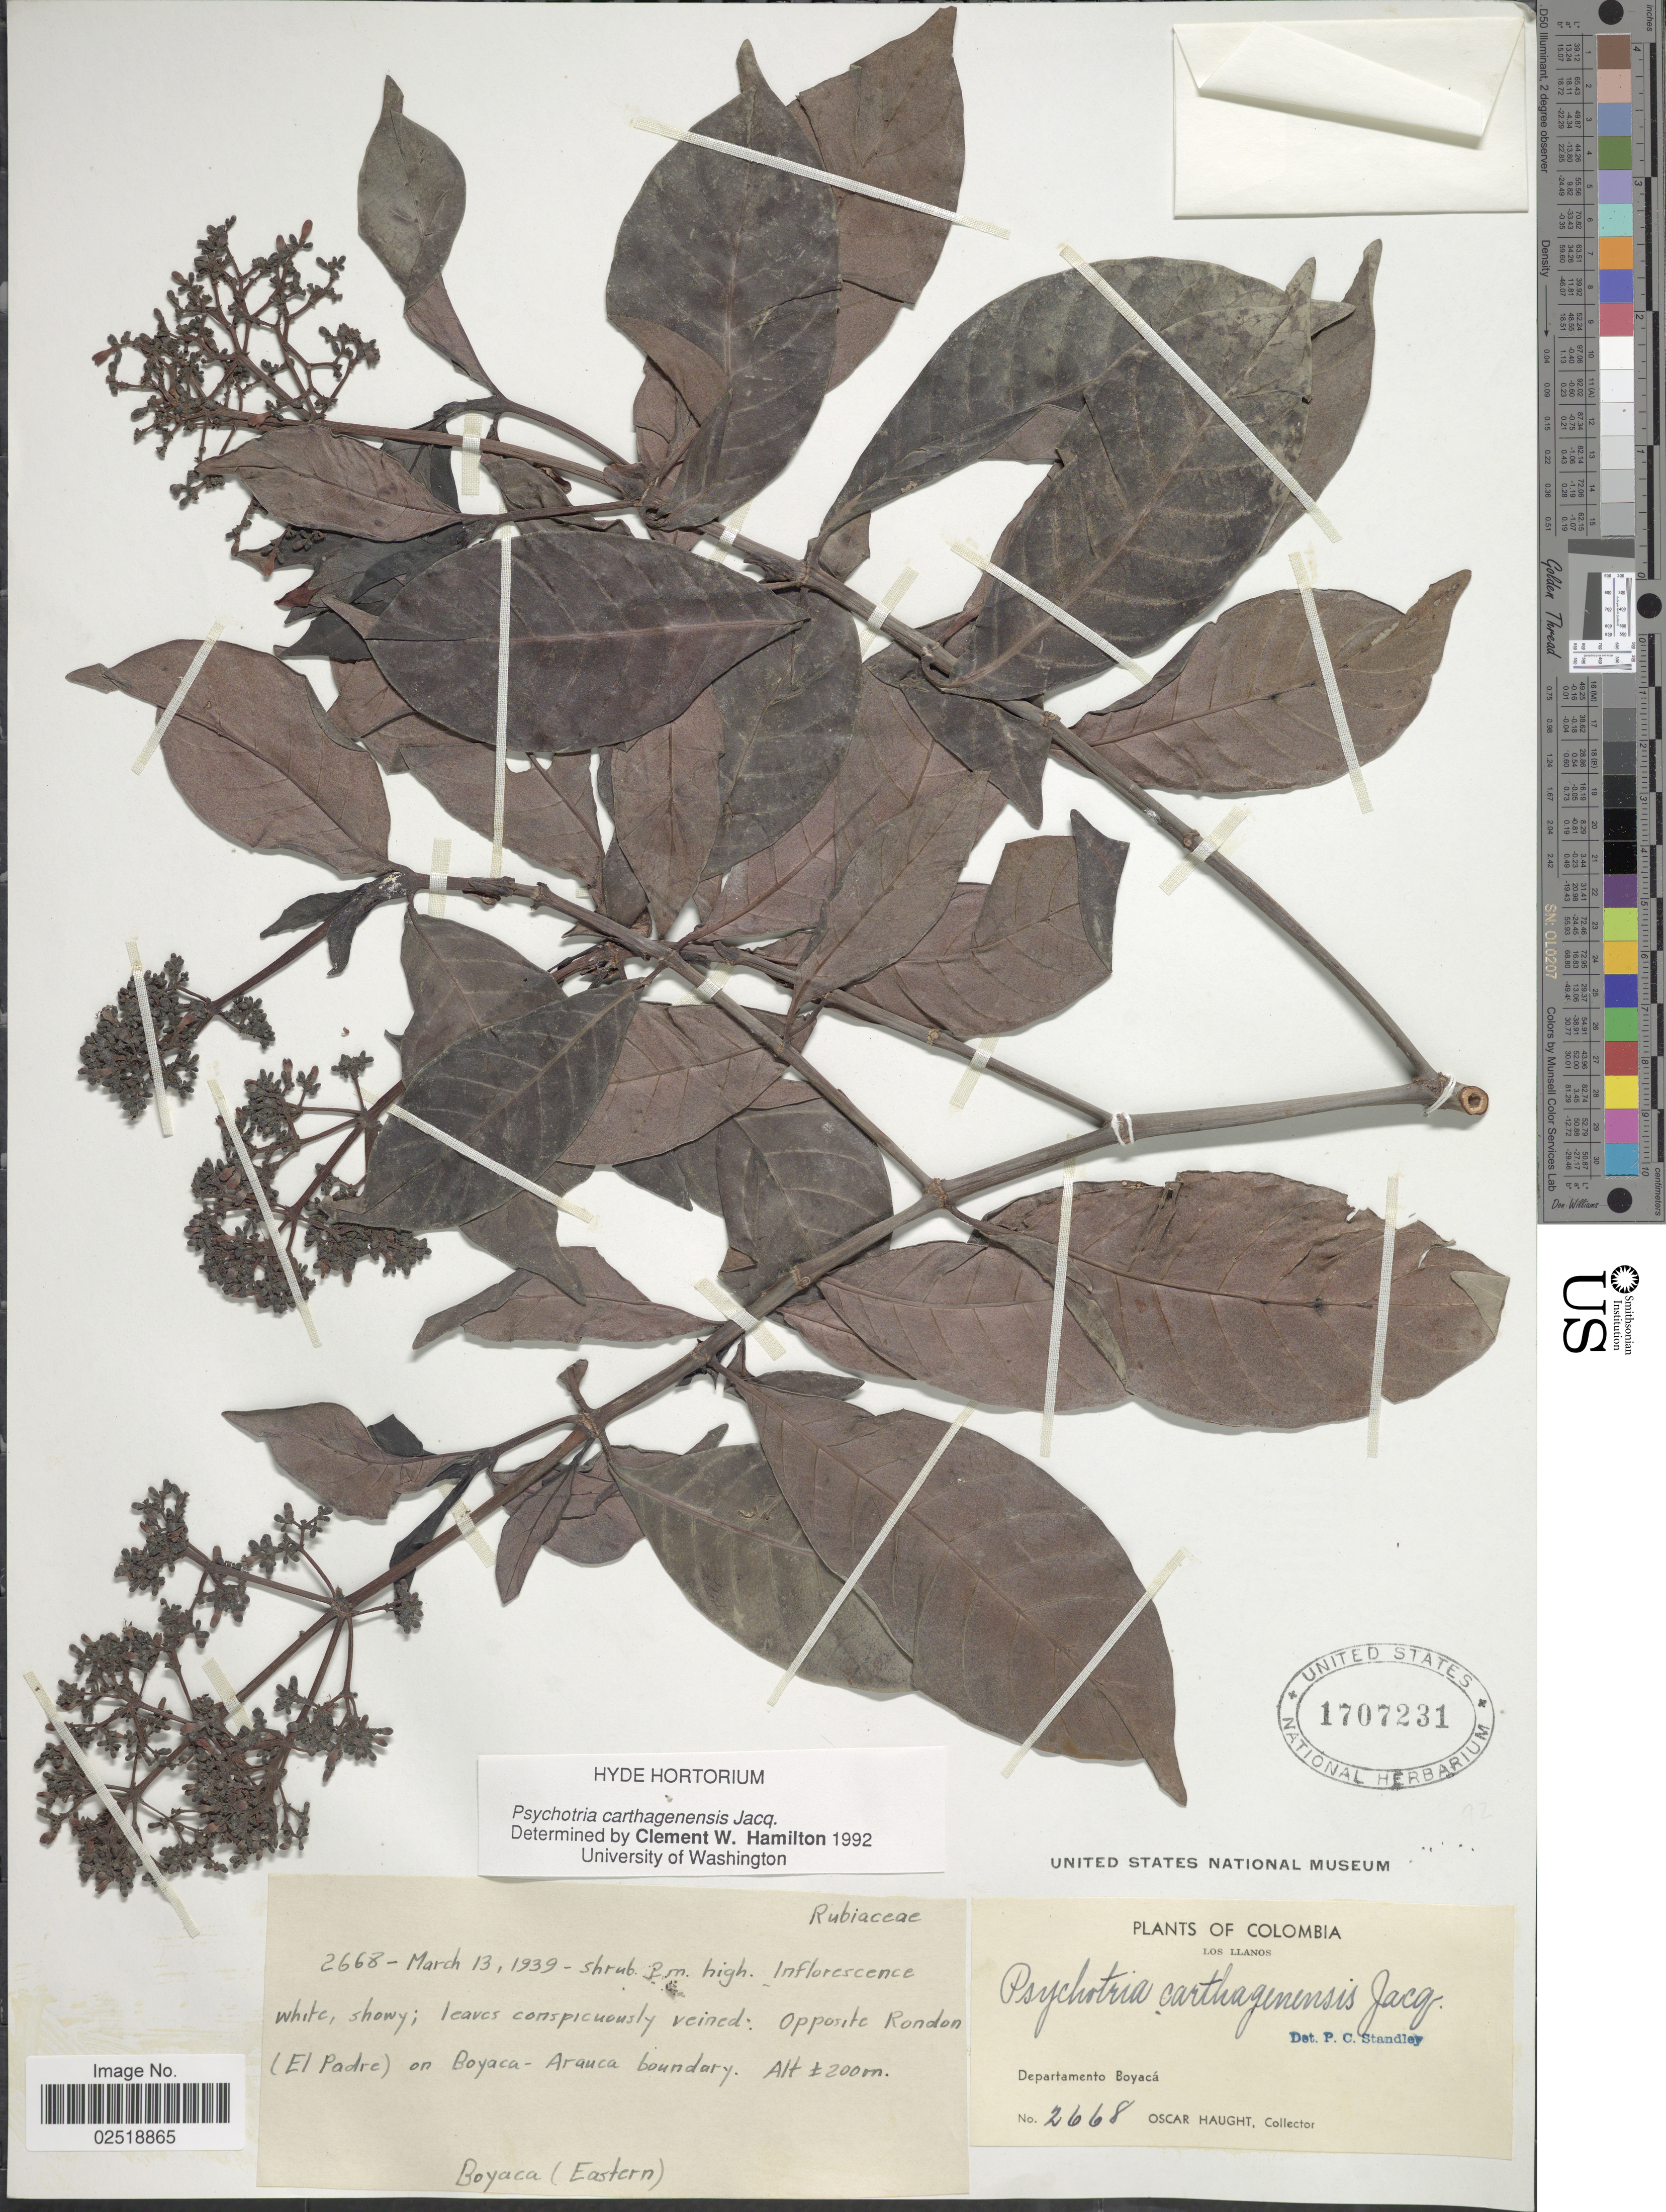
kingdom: Plantae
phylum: Tracheophyta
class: Magnoliopsida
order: Gentianales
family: Rubiaceae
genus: Psychotria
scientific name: Psychotria carthagenensis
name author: Jacq.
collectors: O. Haught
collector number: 2668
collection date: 1939-03-13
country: Colombia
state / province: Boyacá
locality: Los Llanos, Department Boyacá, Opposite Rondon (El Padre) on Boyaca - Arauca boundary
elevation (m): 200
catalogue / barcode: US 1707231